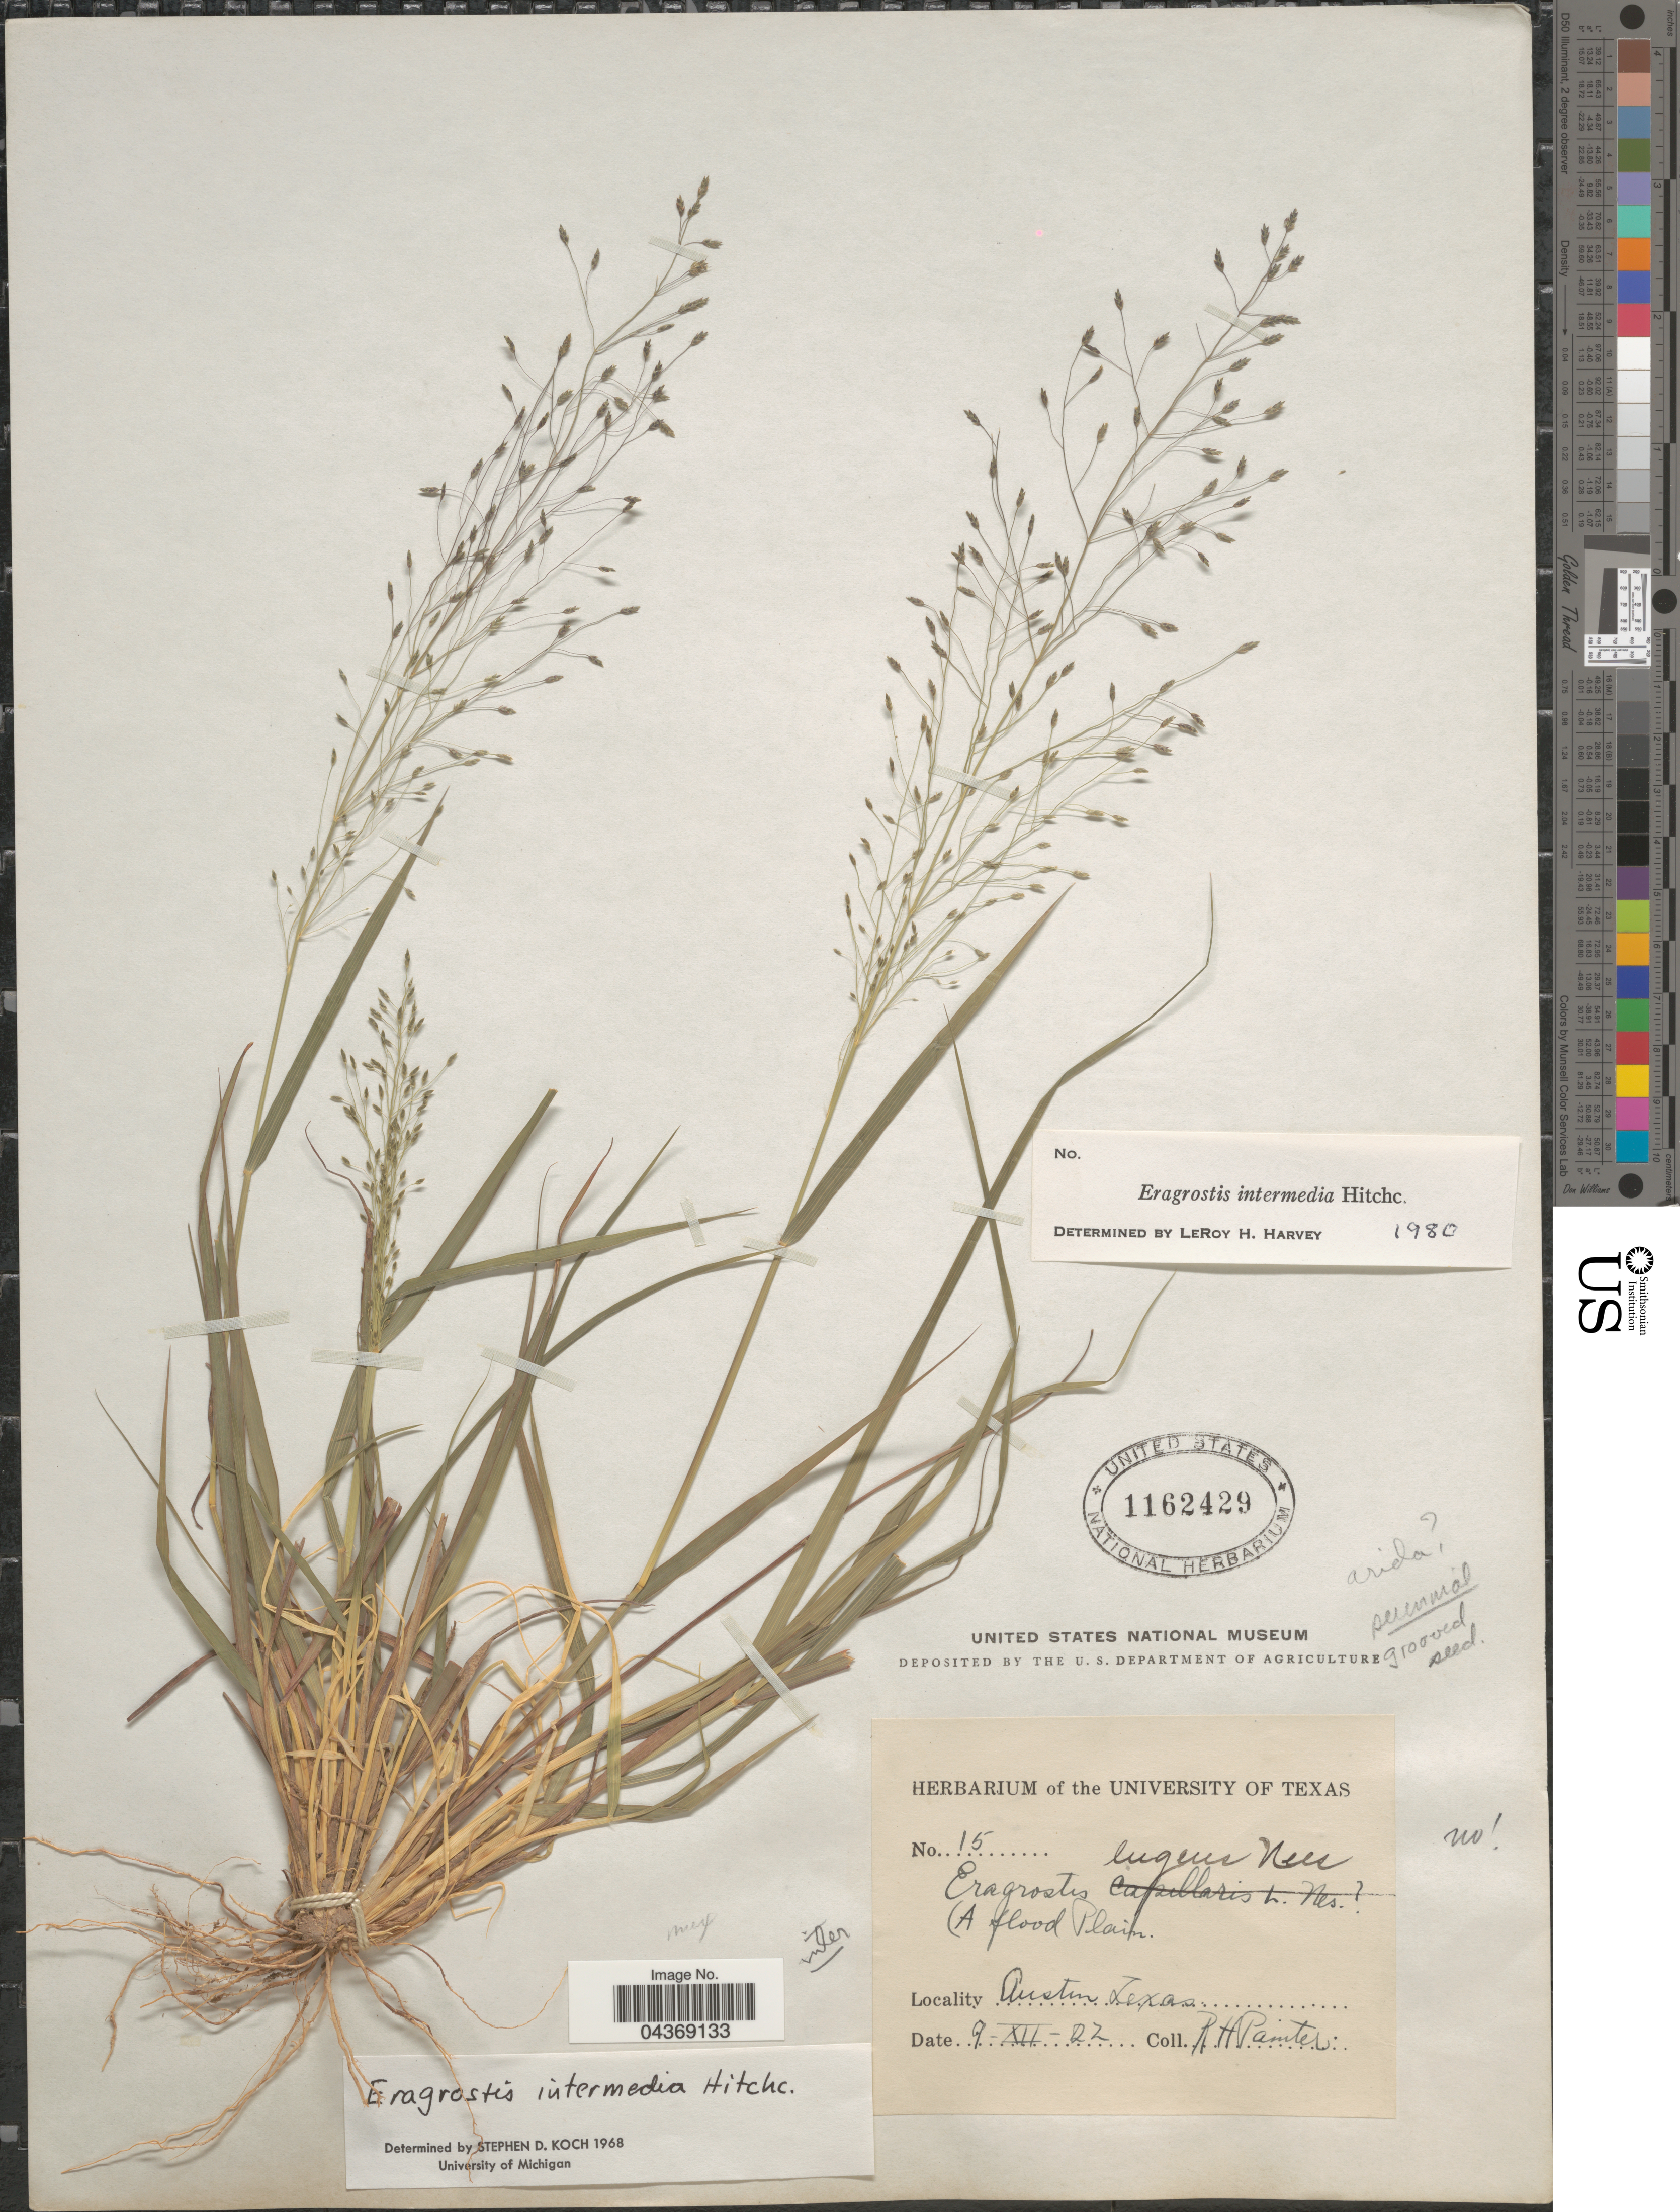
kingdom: Plantae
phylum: Tracheophyta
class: Liliopsida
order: Poales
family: Poaceae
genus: Eragrostis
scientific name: Eragrostis intermedia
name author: Hitchc.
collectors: Painter, R. H.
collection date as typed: Transcribed d/m/y: 9/12/22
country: United States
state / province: Texas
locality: Austin.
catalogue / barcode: US 1162429